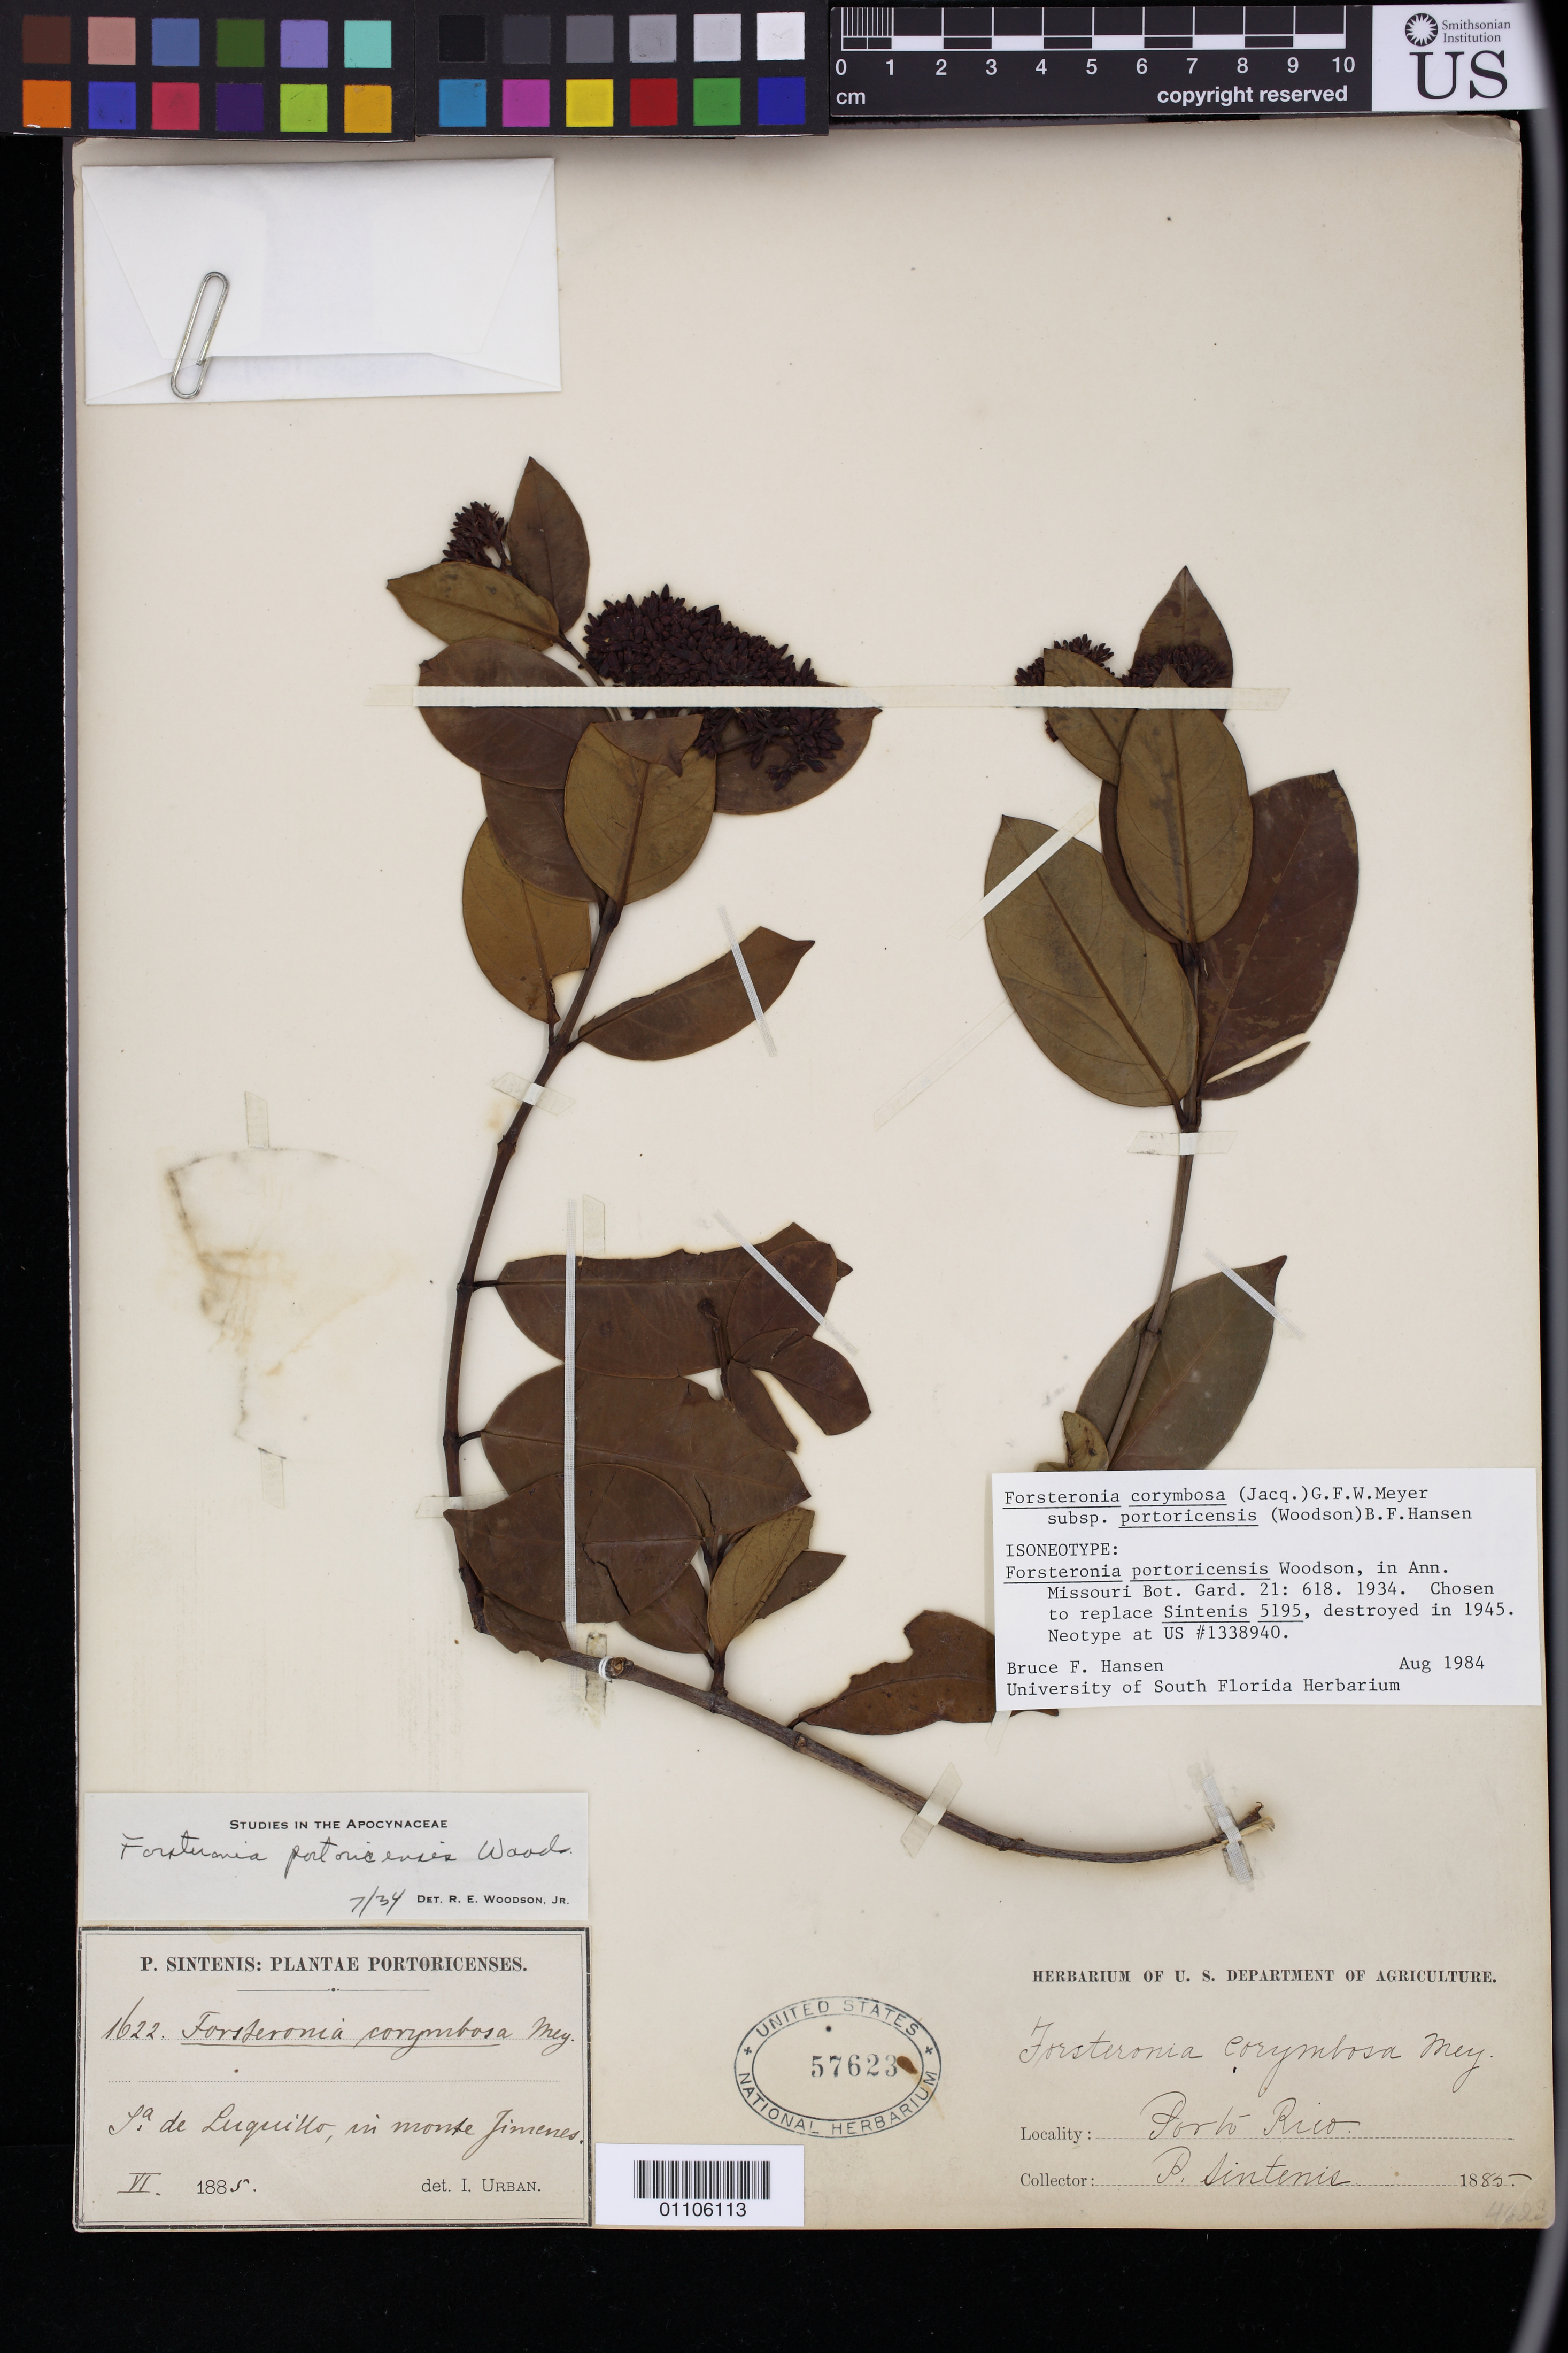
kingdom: Plantae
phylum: Tracheophyta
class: Magnoliopsida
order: Gentianales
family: Apocynaceae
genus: Forsteronia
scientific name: Forsteronia portoricensis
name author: Woodson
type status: Isolectotype; Original Material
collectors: P. Sintenis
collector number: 1622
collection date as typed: Jun 1885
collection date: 1885-06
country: Puerto Rico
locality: Sierra de Luquillo, in monte Jimenes.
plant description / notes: Replaces the type (and only collection explicitly cited in protologue), Sintenis 5195. Annotated (1984) and cited (2007) as "isoneotype" but part of Woodson's (uncited, but annotated) original material and correctly an isolectotype (ICBN 9.3, 9.12).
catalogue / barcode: US 57623